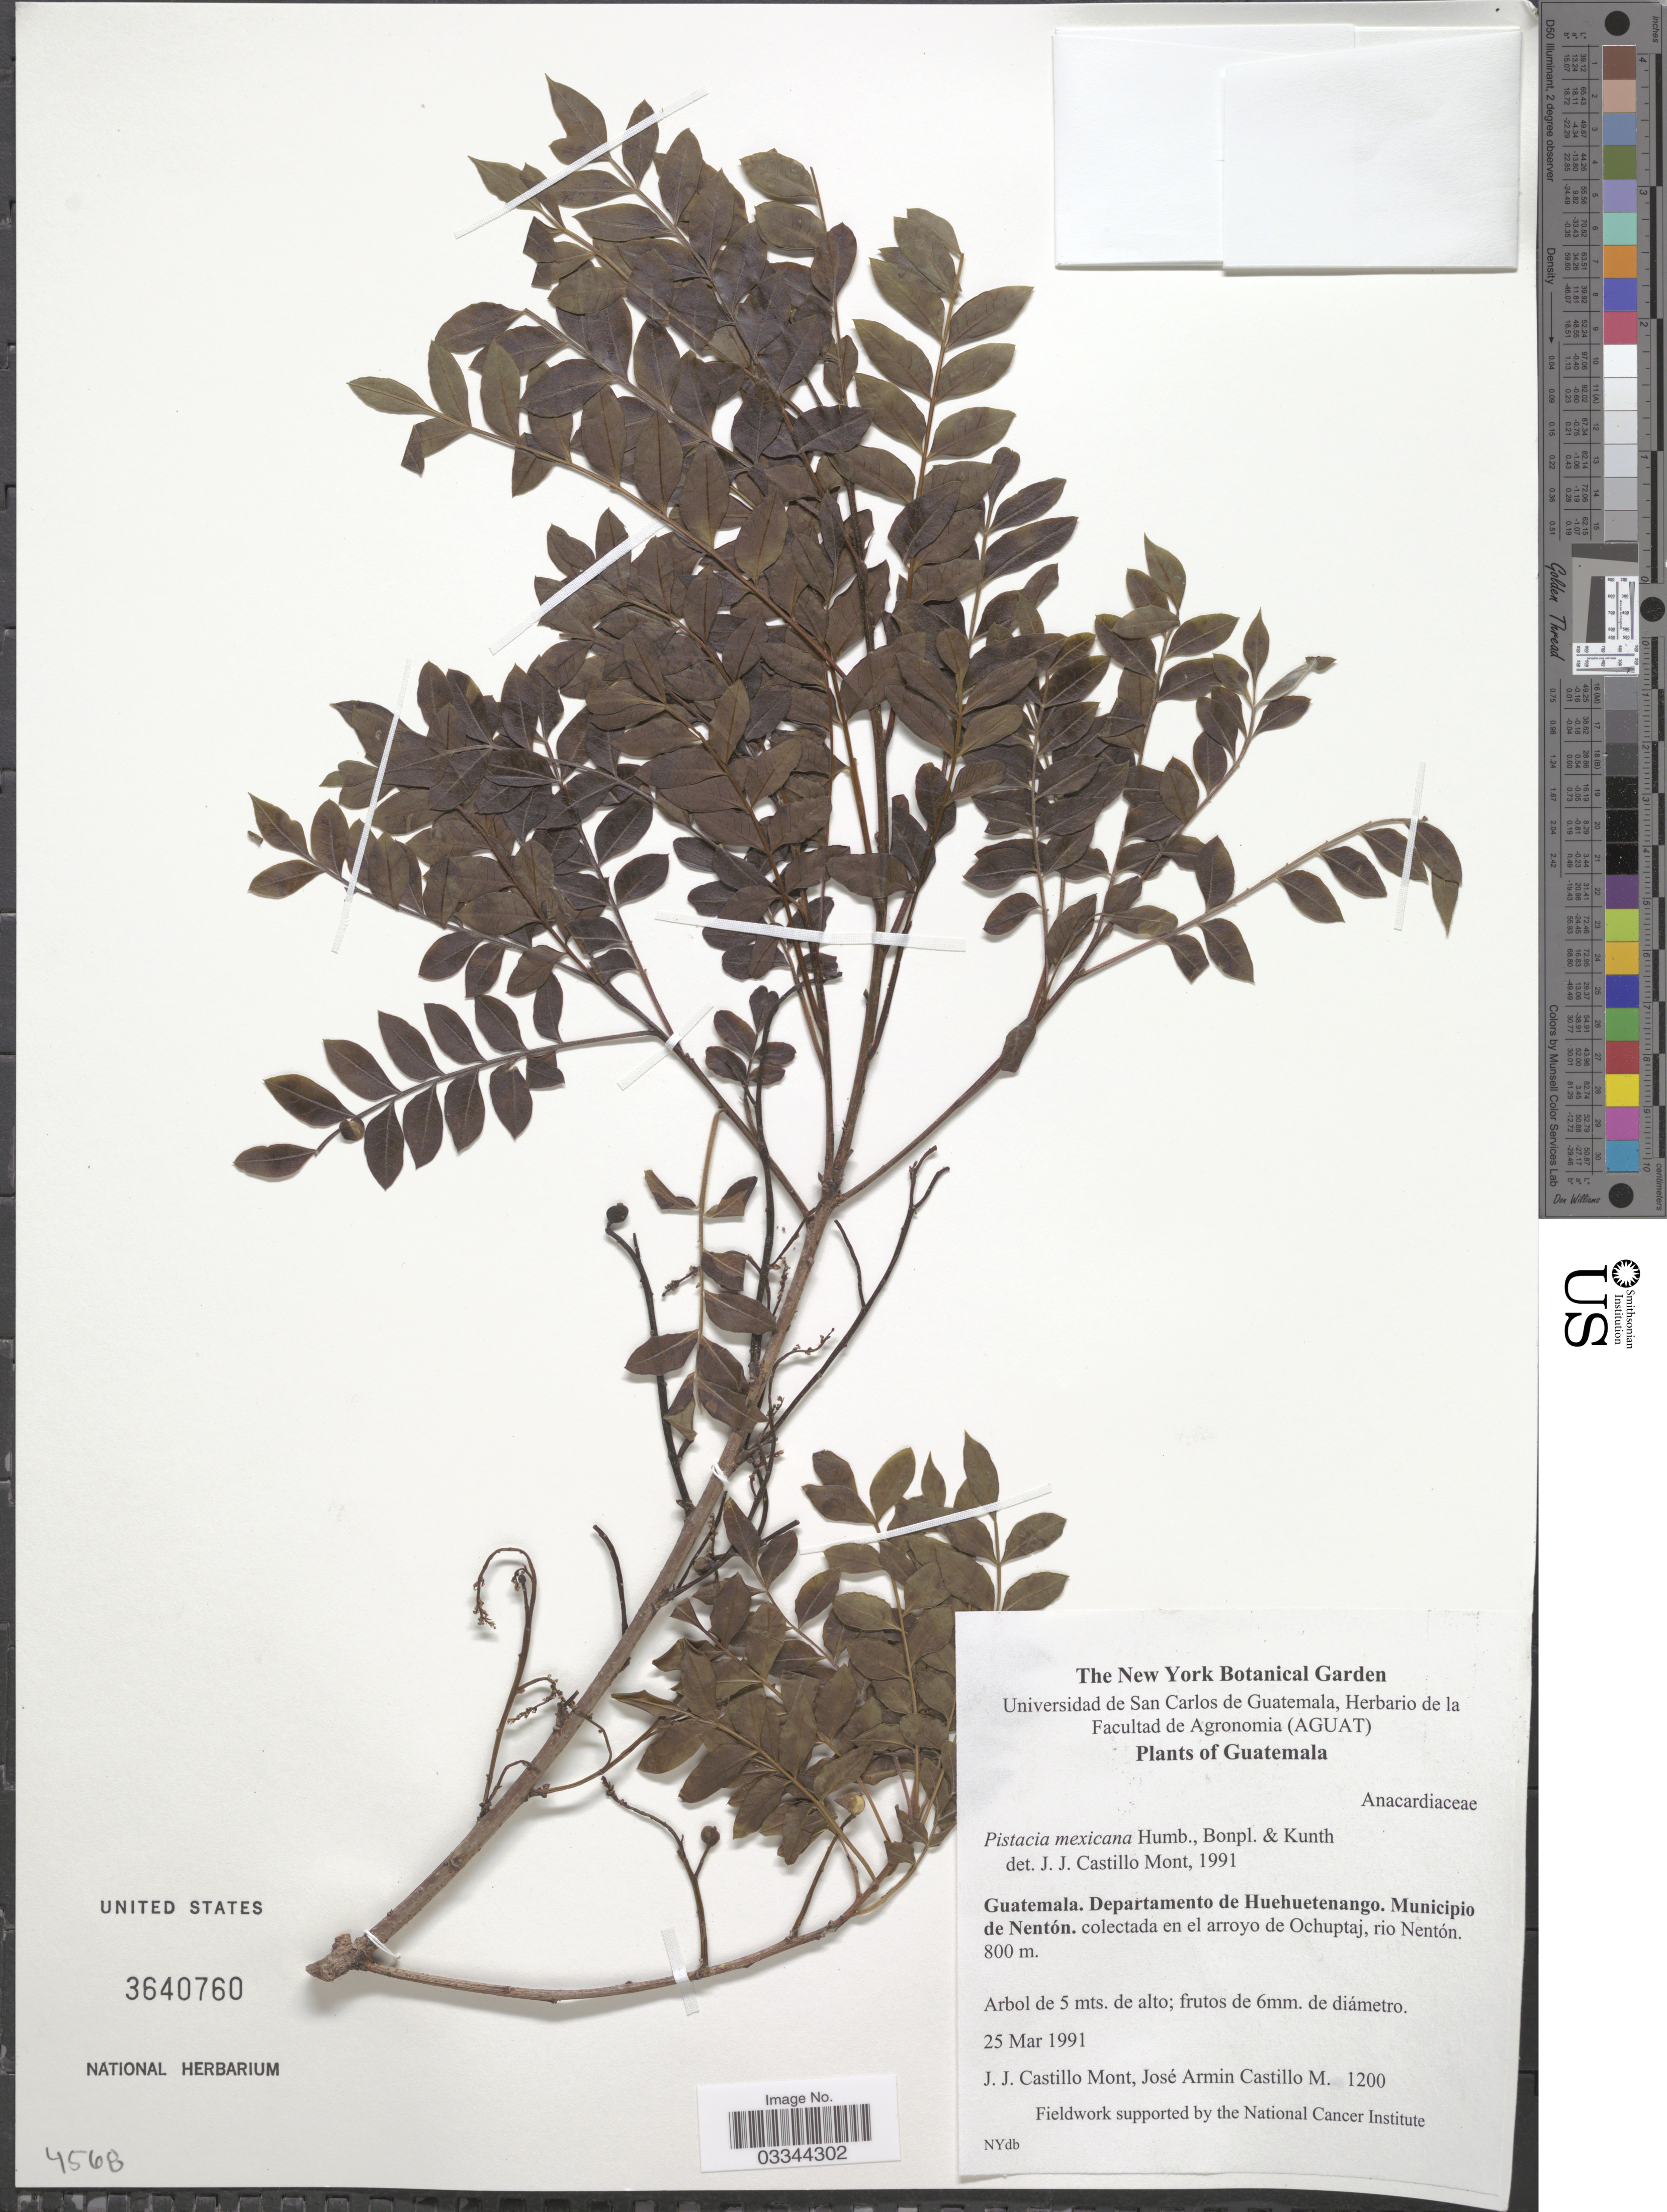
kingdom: Plantae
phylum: Tracheophyta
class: Magnoliopsida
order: Sapindales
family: Anacardiaceae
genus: Pistacia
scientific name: Pistacia mexicana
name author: Kunth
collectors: J. Mont & J. A. Castillo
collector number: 1200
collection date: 1991-03-25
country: Guatemala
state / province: Huehuetenango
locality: Departamento de Huehuetenango. Municipio de Nentón. colectada en el arroyo de Ochuptaj, rio Nentón.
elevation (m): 800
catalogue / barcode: US 3640760